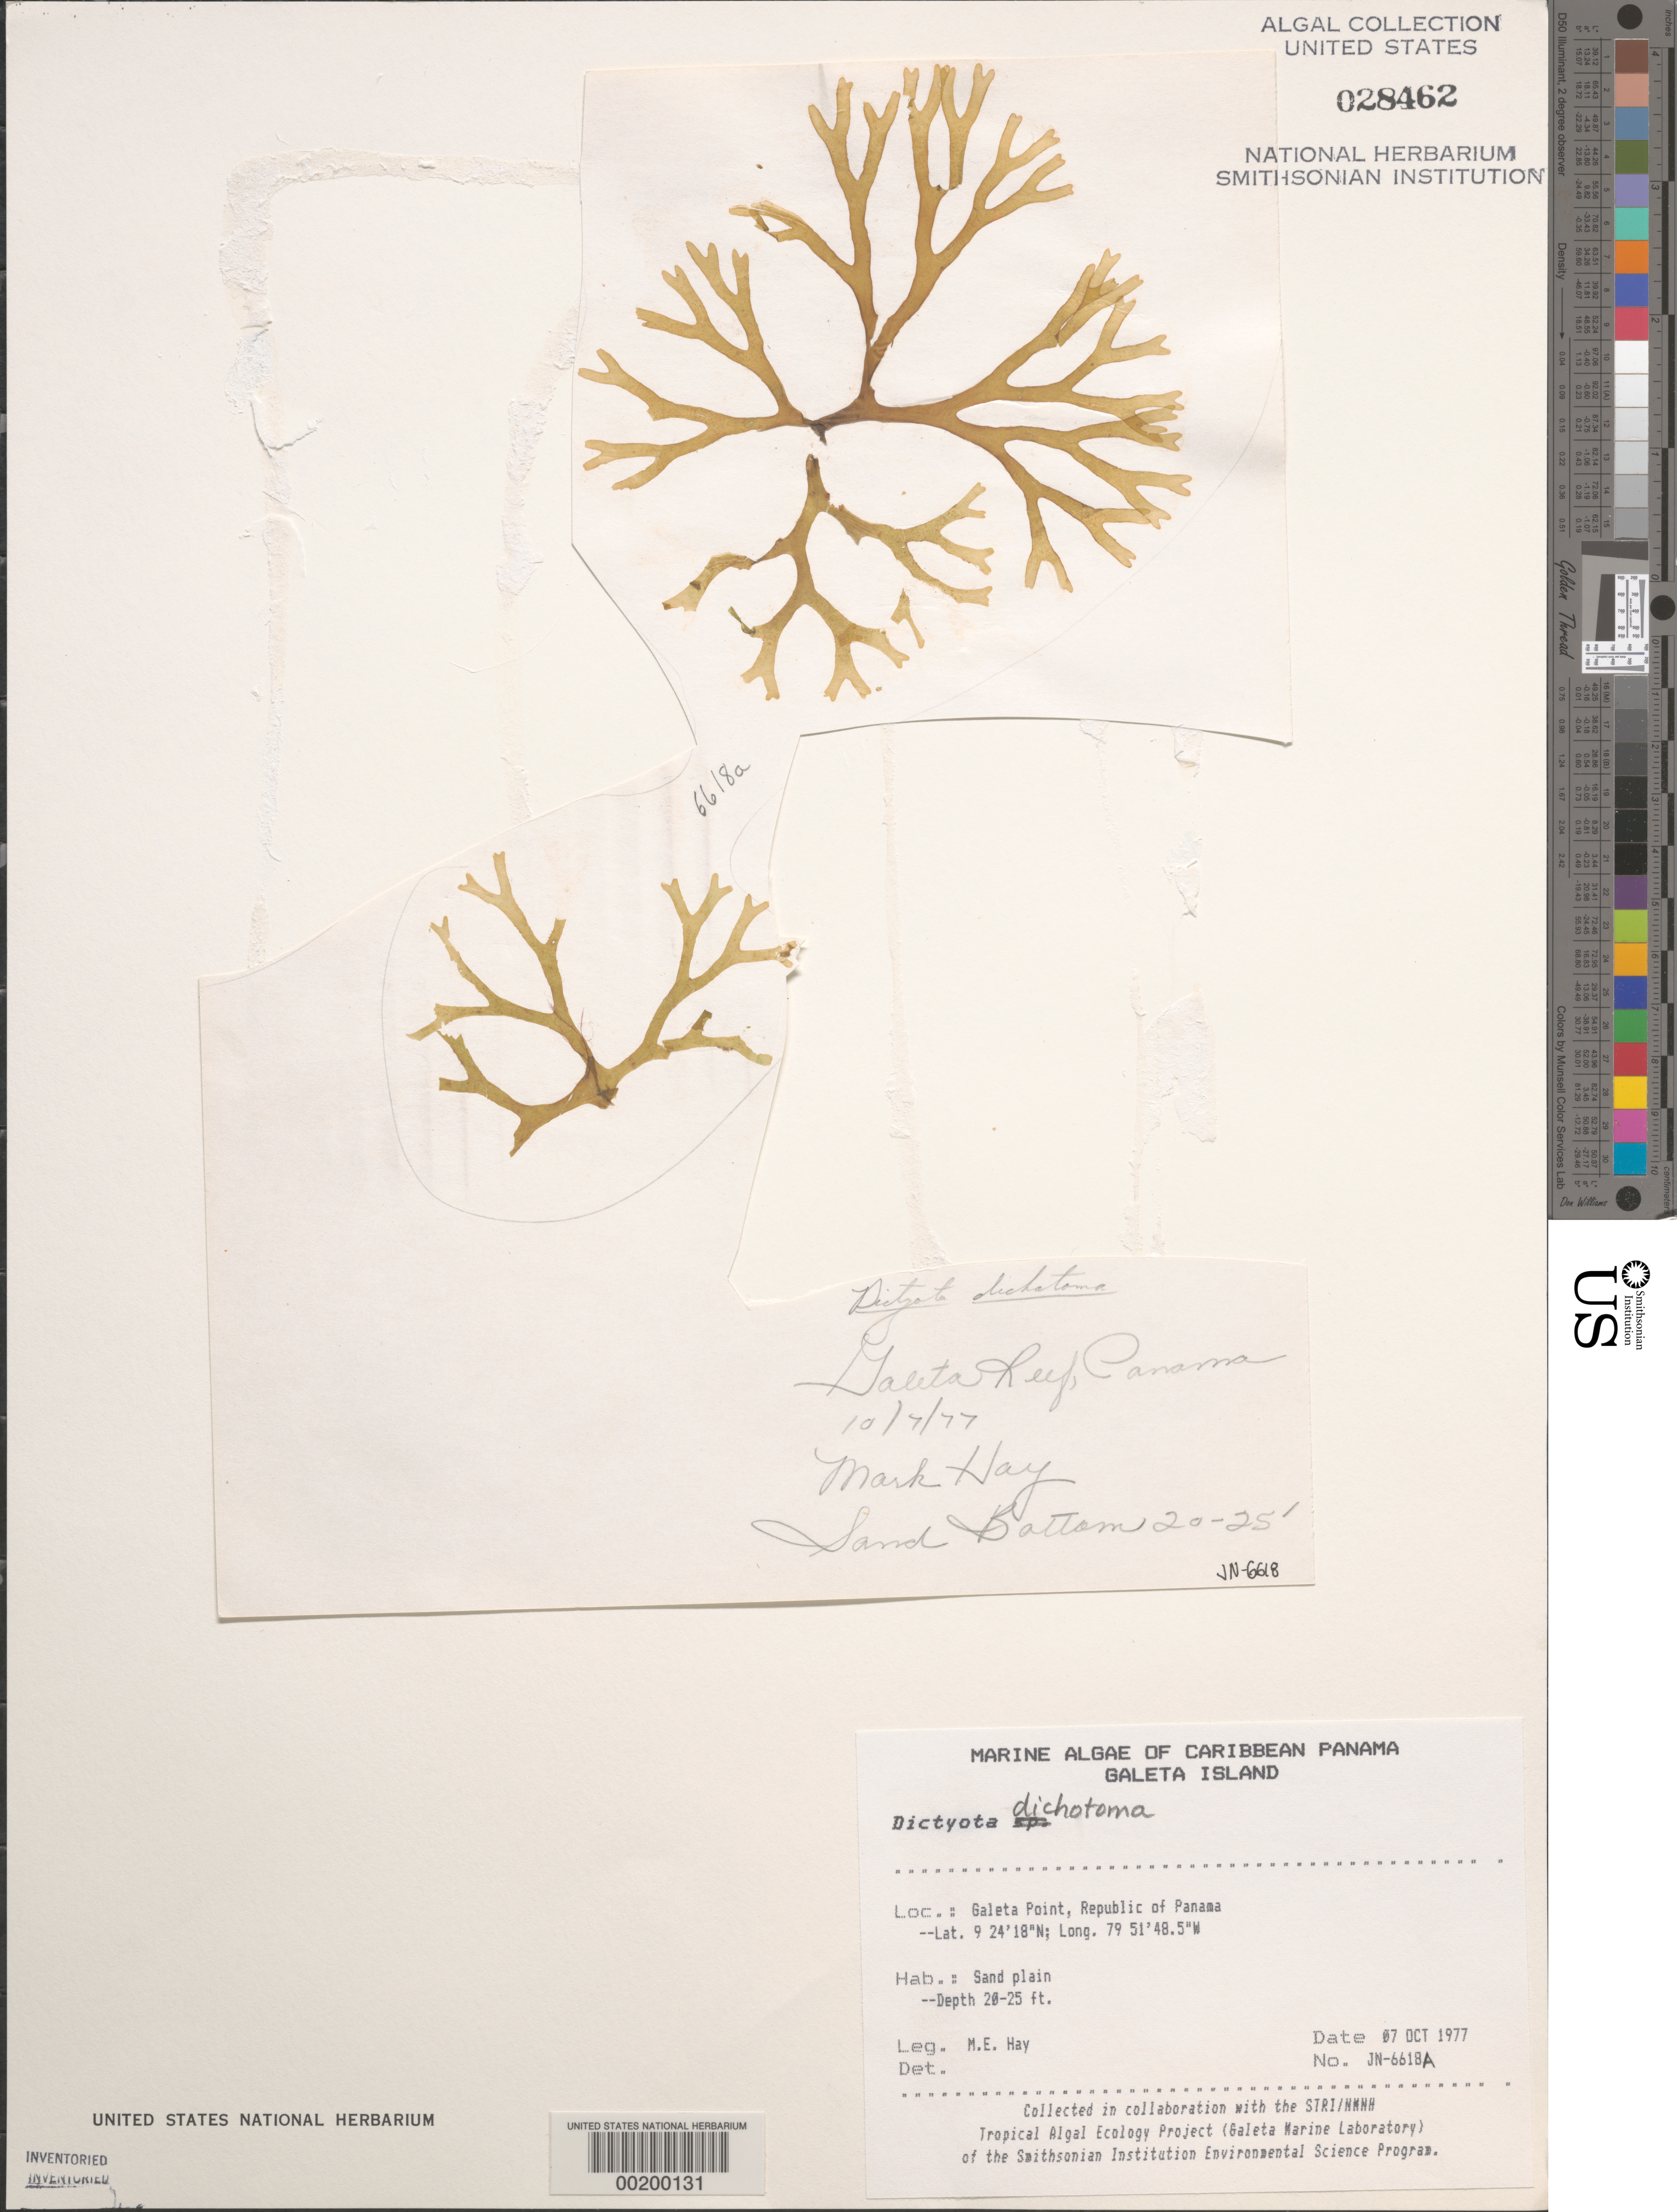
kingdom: Chromista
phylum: Ochrophyta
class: Phaeophyceae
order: Dictyotales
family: Dictyotaceae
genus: Dictyota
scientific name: Dictyota dichotoma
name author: (Huds.) J.V.Lamouroux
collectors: M. E. Hay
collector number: JN-6618a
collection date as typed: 07 Oct 1977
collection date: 1977-10-07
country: Panama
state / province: Colón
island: Galeta Island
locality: Galeta Point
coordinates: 9 24' 18" N, 79 51' 48.5" W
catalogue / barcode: US 28462